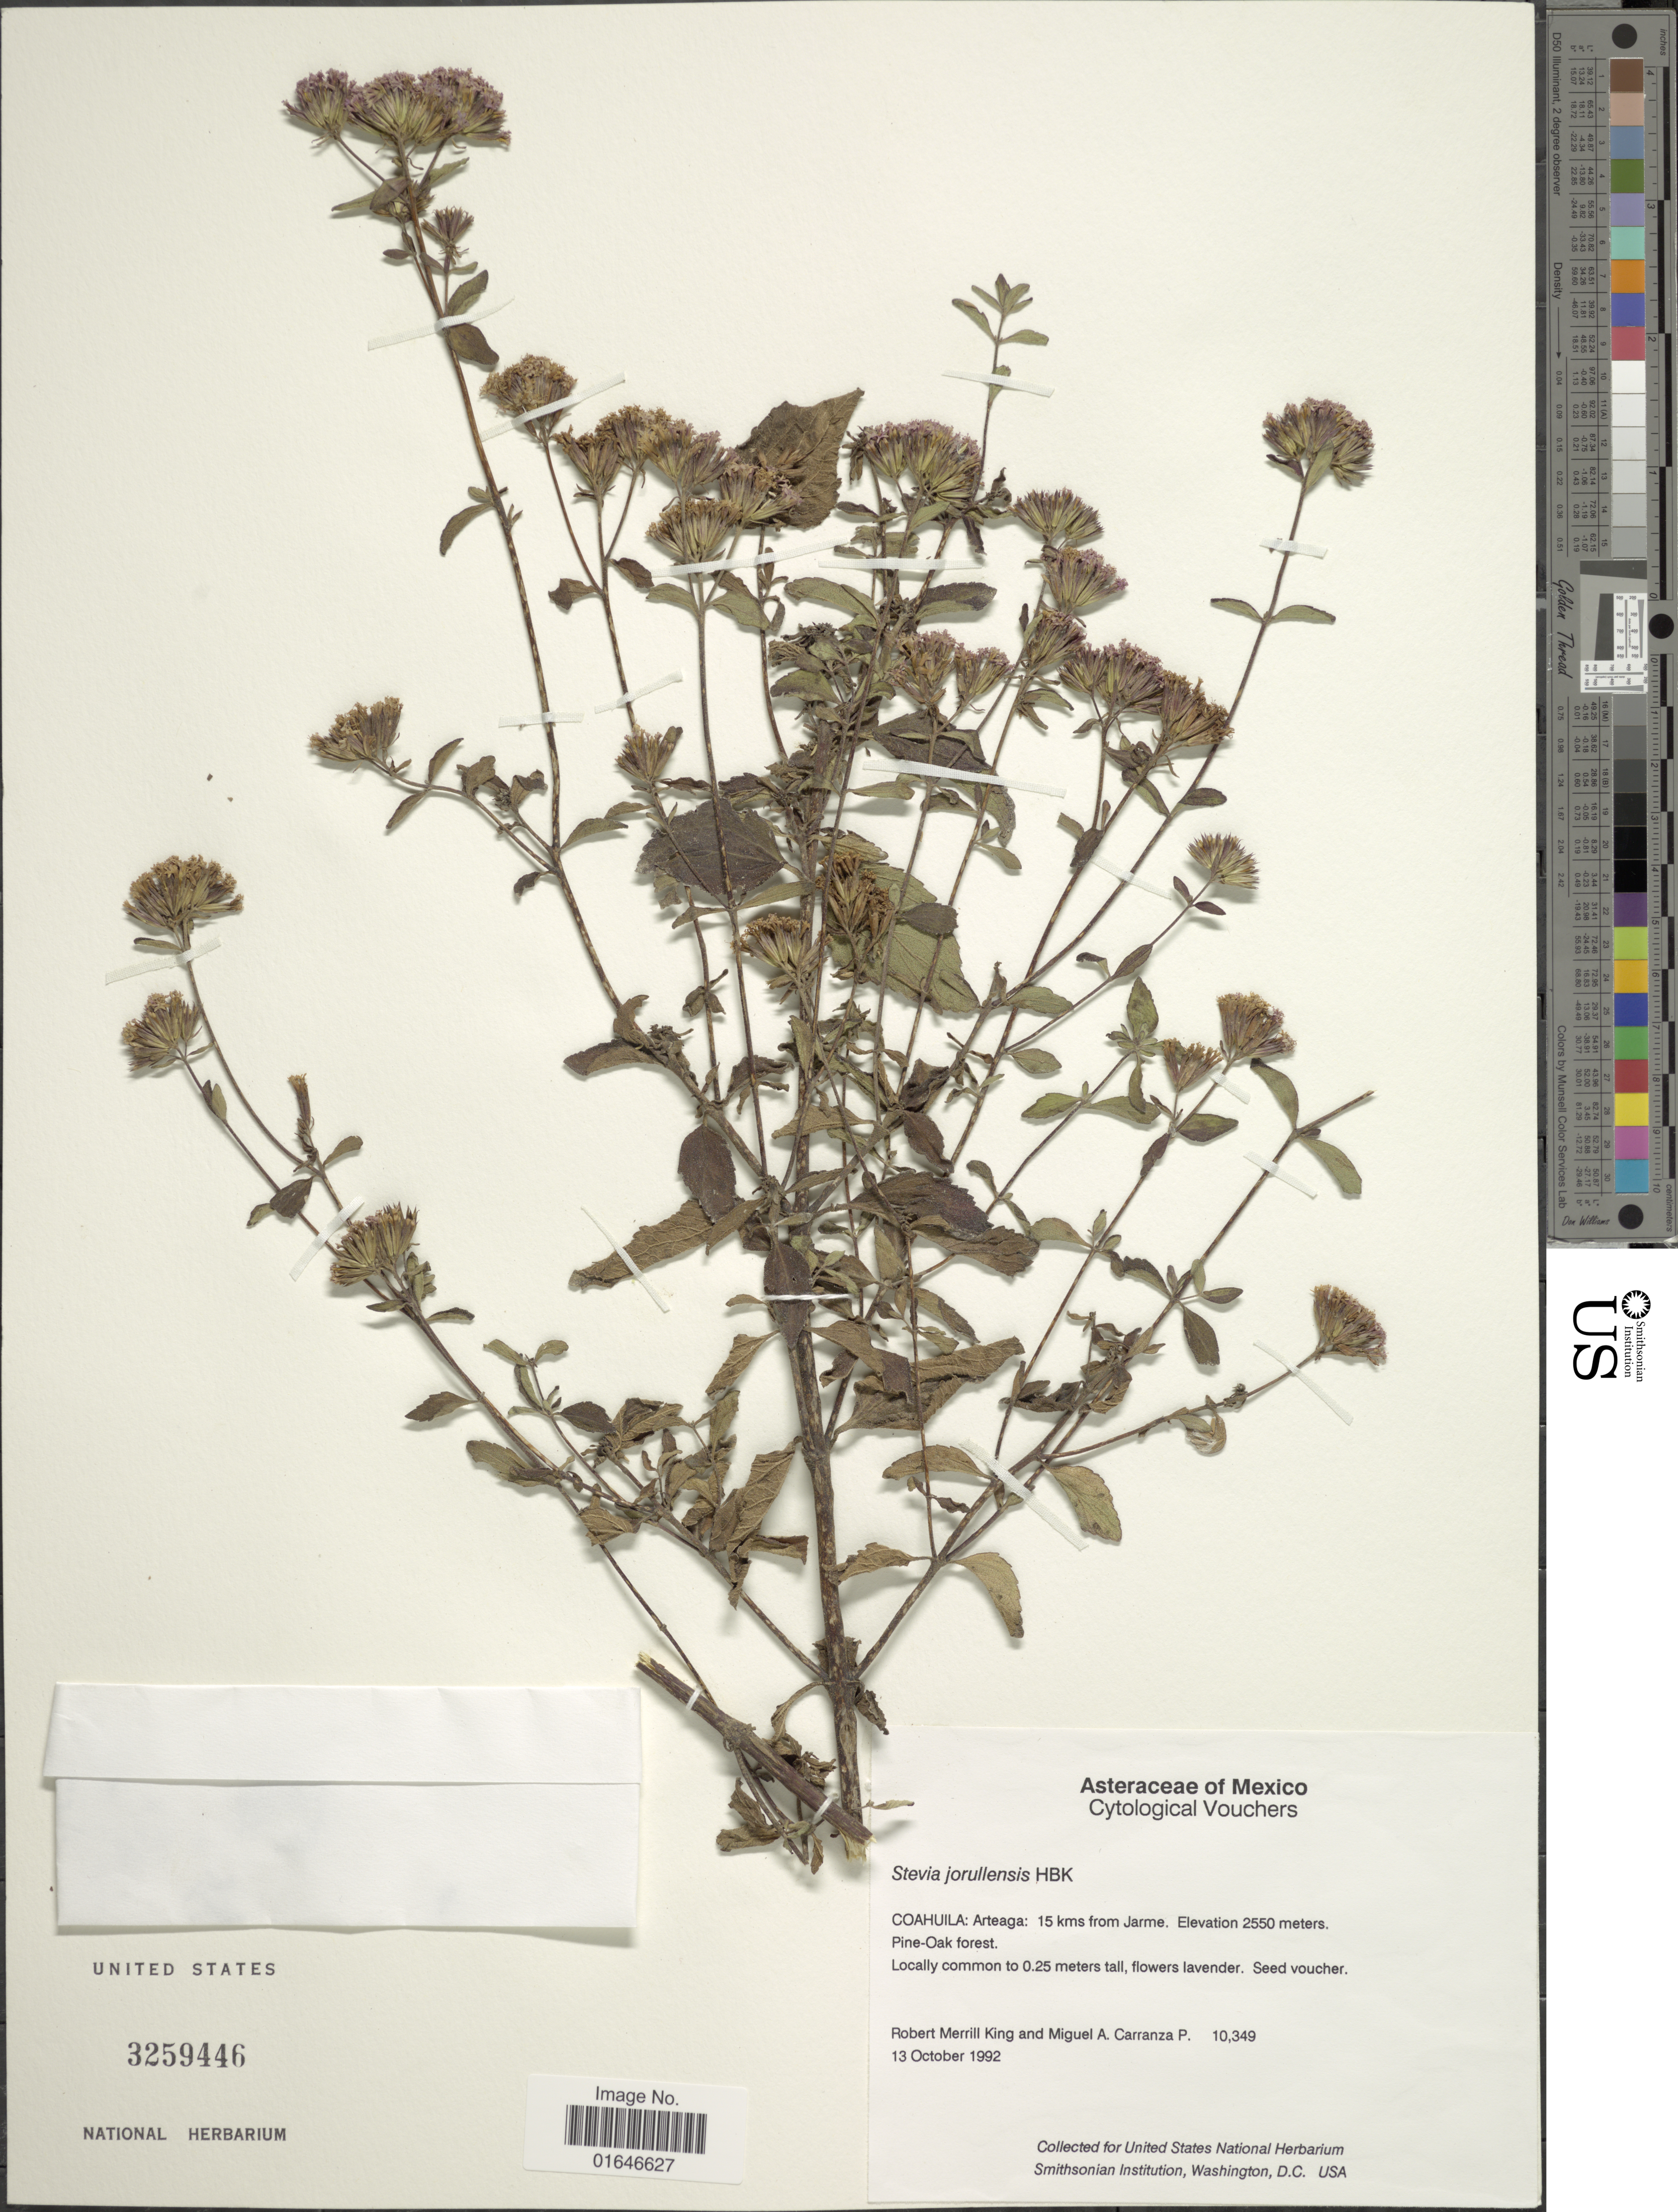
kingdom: Plantae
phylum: Tracheophyta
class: Magnoliopsida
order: Asterales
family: Asteraceae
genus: Stevia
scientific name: Stevia jorullensis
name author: Kunth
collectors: R. M. King & M. Carranza P.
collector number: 10349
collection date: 1992-10-13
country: Mexico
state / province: Coahuila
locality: Arteaga: 15 km from Jarme.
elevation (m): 2550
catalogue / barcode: US 3259446